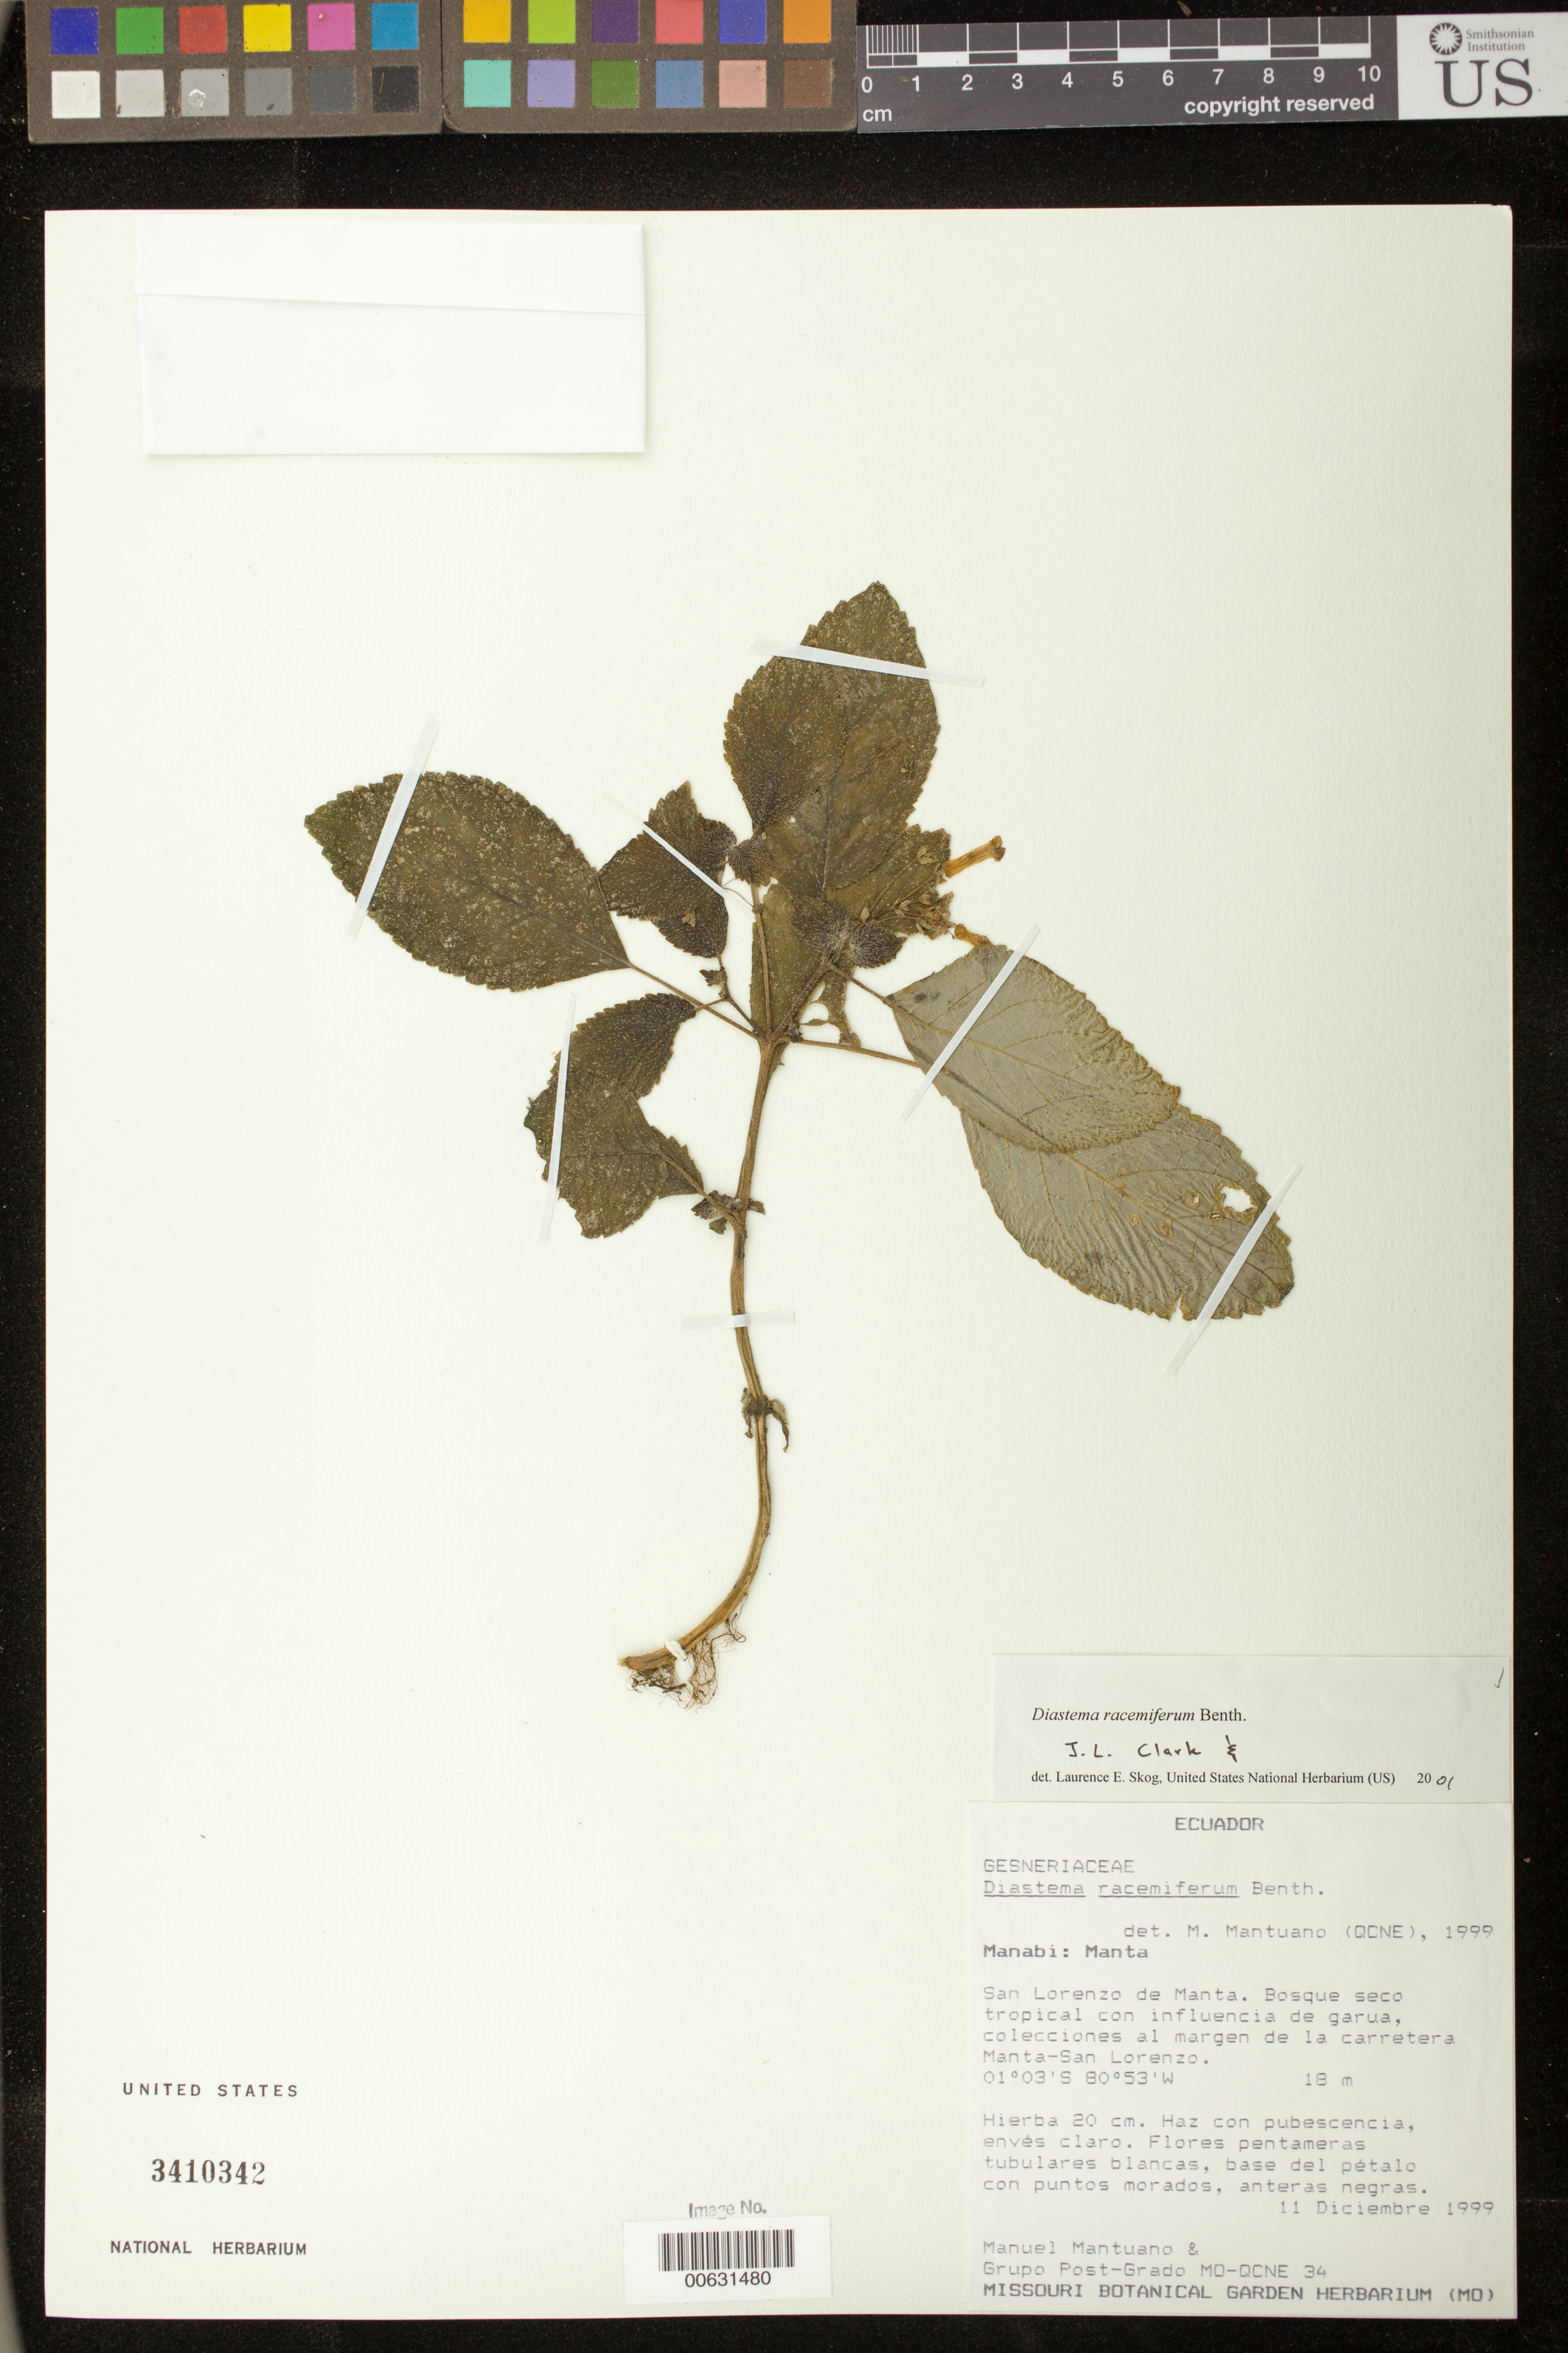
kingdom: Plantae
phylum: Tracheophyta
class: Magnoliopsida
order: Lamiales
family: Gesneriaceae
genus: Diastema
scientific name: Diastema racemiferum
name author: Benth.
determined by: Clark, J. L.; Skog, Laurence E.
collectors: M. Mantuano & Grupo Post-Grado MO-QCNE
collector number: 34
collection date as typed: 11 Dec 1999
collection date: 1999-12-11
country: Ecuador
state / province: Manabí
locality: Manta; San Lorenzo de Manta, carretera Manta-San Lorenzo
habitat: Bosque seco tropical con influencia de garua, colecciones al margen de la carretera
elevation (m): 18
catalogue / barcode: US 3410342